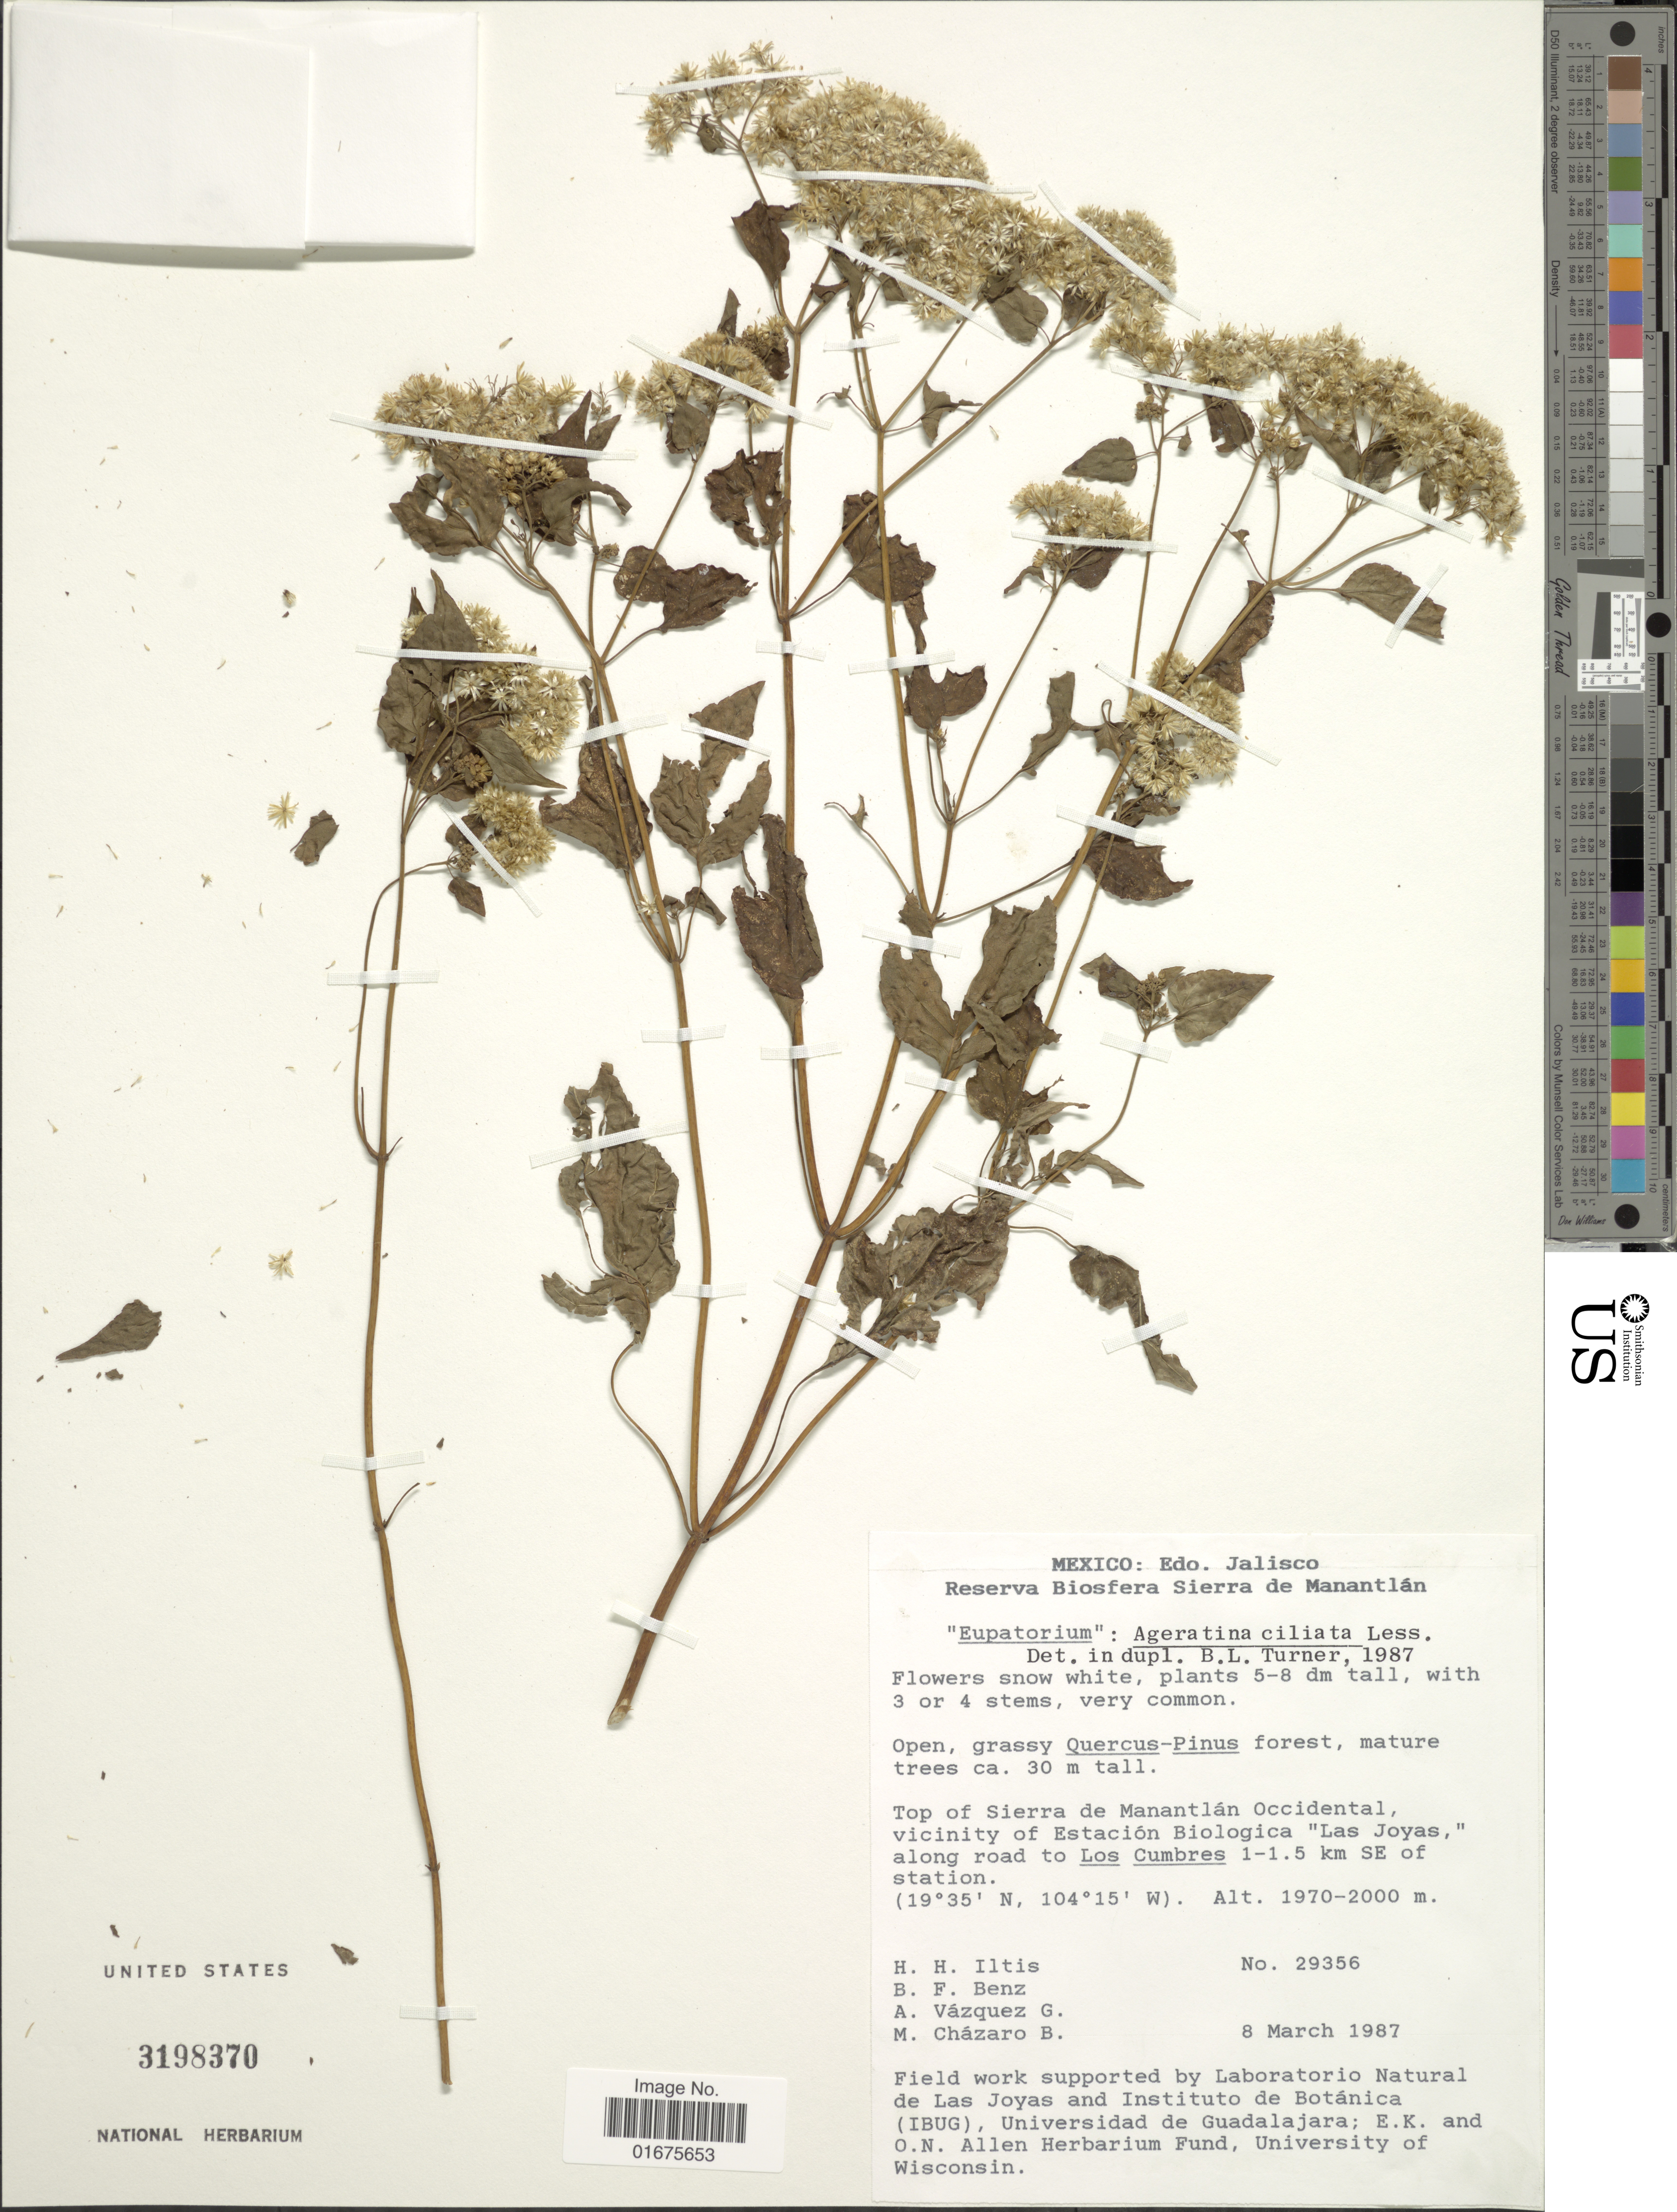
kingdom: Plantae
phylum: Tracheophyta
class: Magnoliopsida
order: Asterales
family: Asteraceae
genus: Ageratina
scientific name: Ageratina ciliata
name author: (Less.) R.M. King & H. Rob.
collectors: H. H. Iltis, B. F. Benz, J. A. Vázquez G. & M. de J. Cházaro Basáñoez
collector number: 29356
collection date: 1987-03-08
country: Mexico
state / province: Jalisco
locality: Reserva Biosfera Sierra de Manatlan, Top of Sierra de Manantlan Occidental, vicinity of Estacion Biologica "Las Joyas" along road to Los Cumbres 1-1.5 km SE of station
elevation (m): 1970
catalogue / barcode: US 3198370